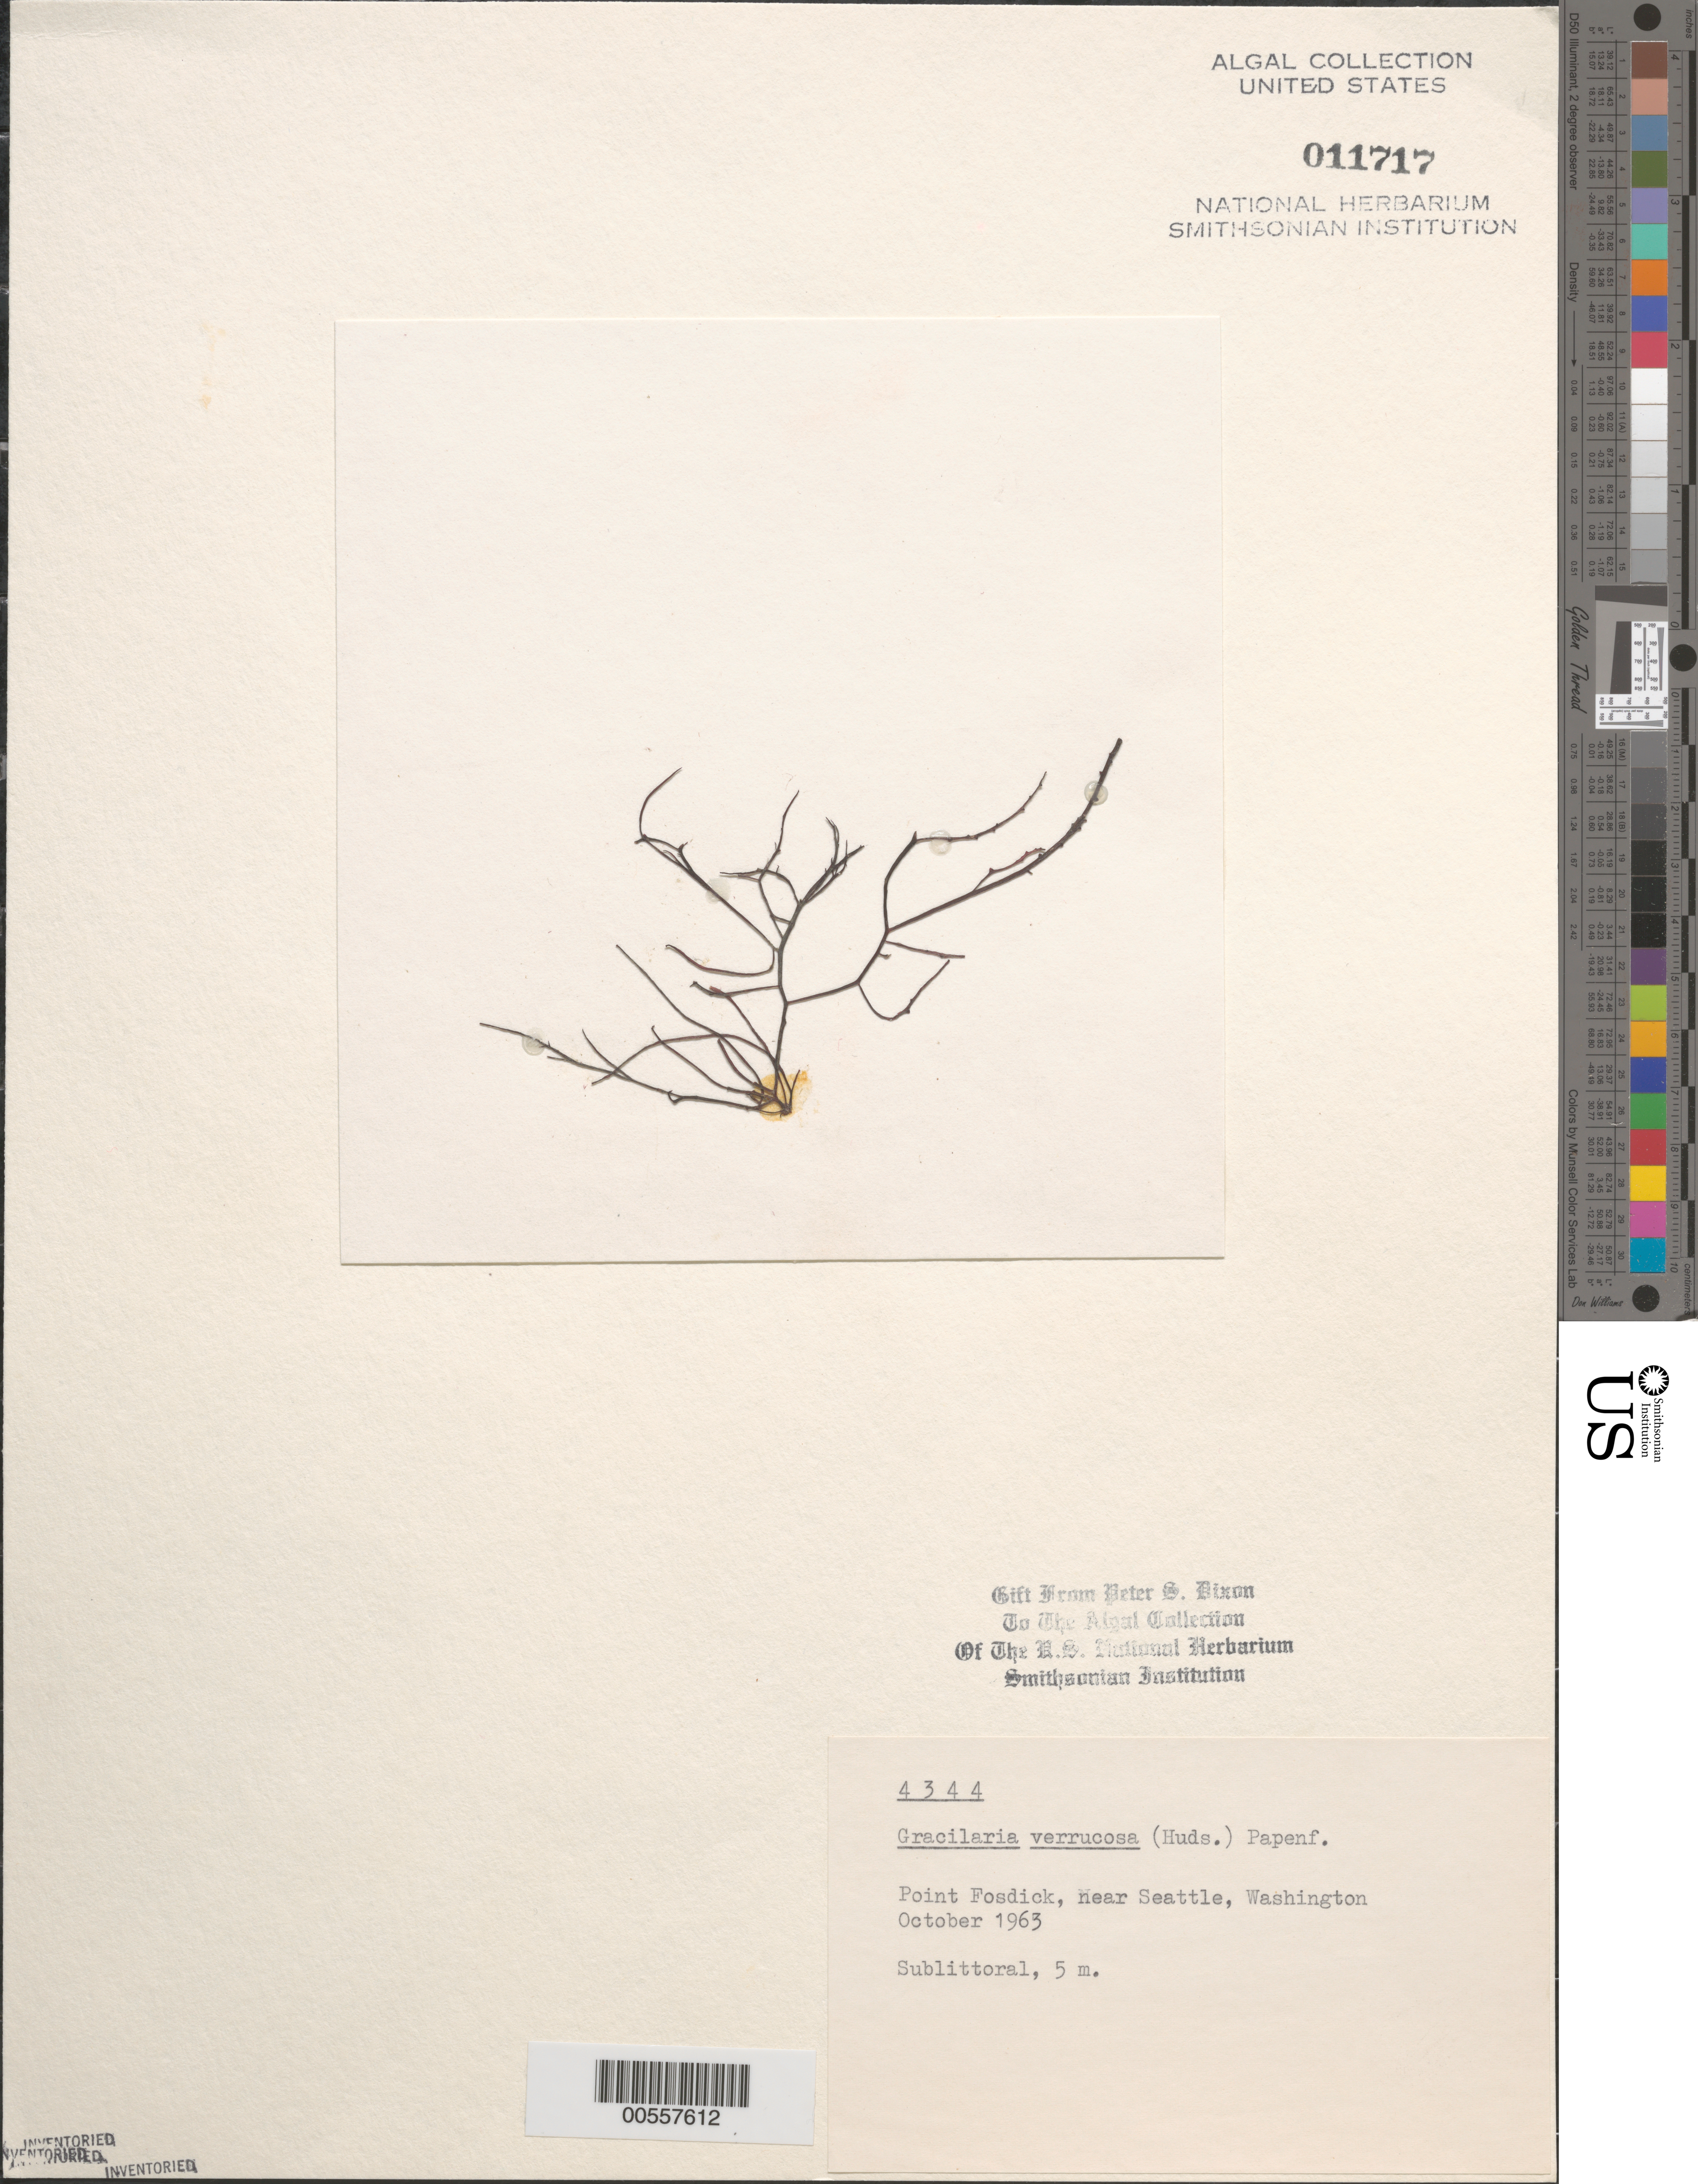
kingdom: Plantae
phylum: Rhodophyta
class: Florideophyceae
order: Gracilariales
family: Gracilariaceae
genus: Gracilariopsis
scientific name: Gracilariopsis longissima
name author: (S.G. Gmel.) Steentoft et al.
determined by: Algae name updating Project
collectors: P. S. Dixon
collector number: PSD 4344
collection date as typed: Oct 1963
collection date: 1963-10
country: United States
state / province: Washington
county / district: King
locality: Point Fosdick, near Seattle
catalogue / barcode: US 11717